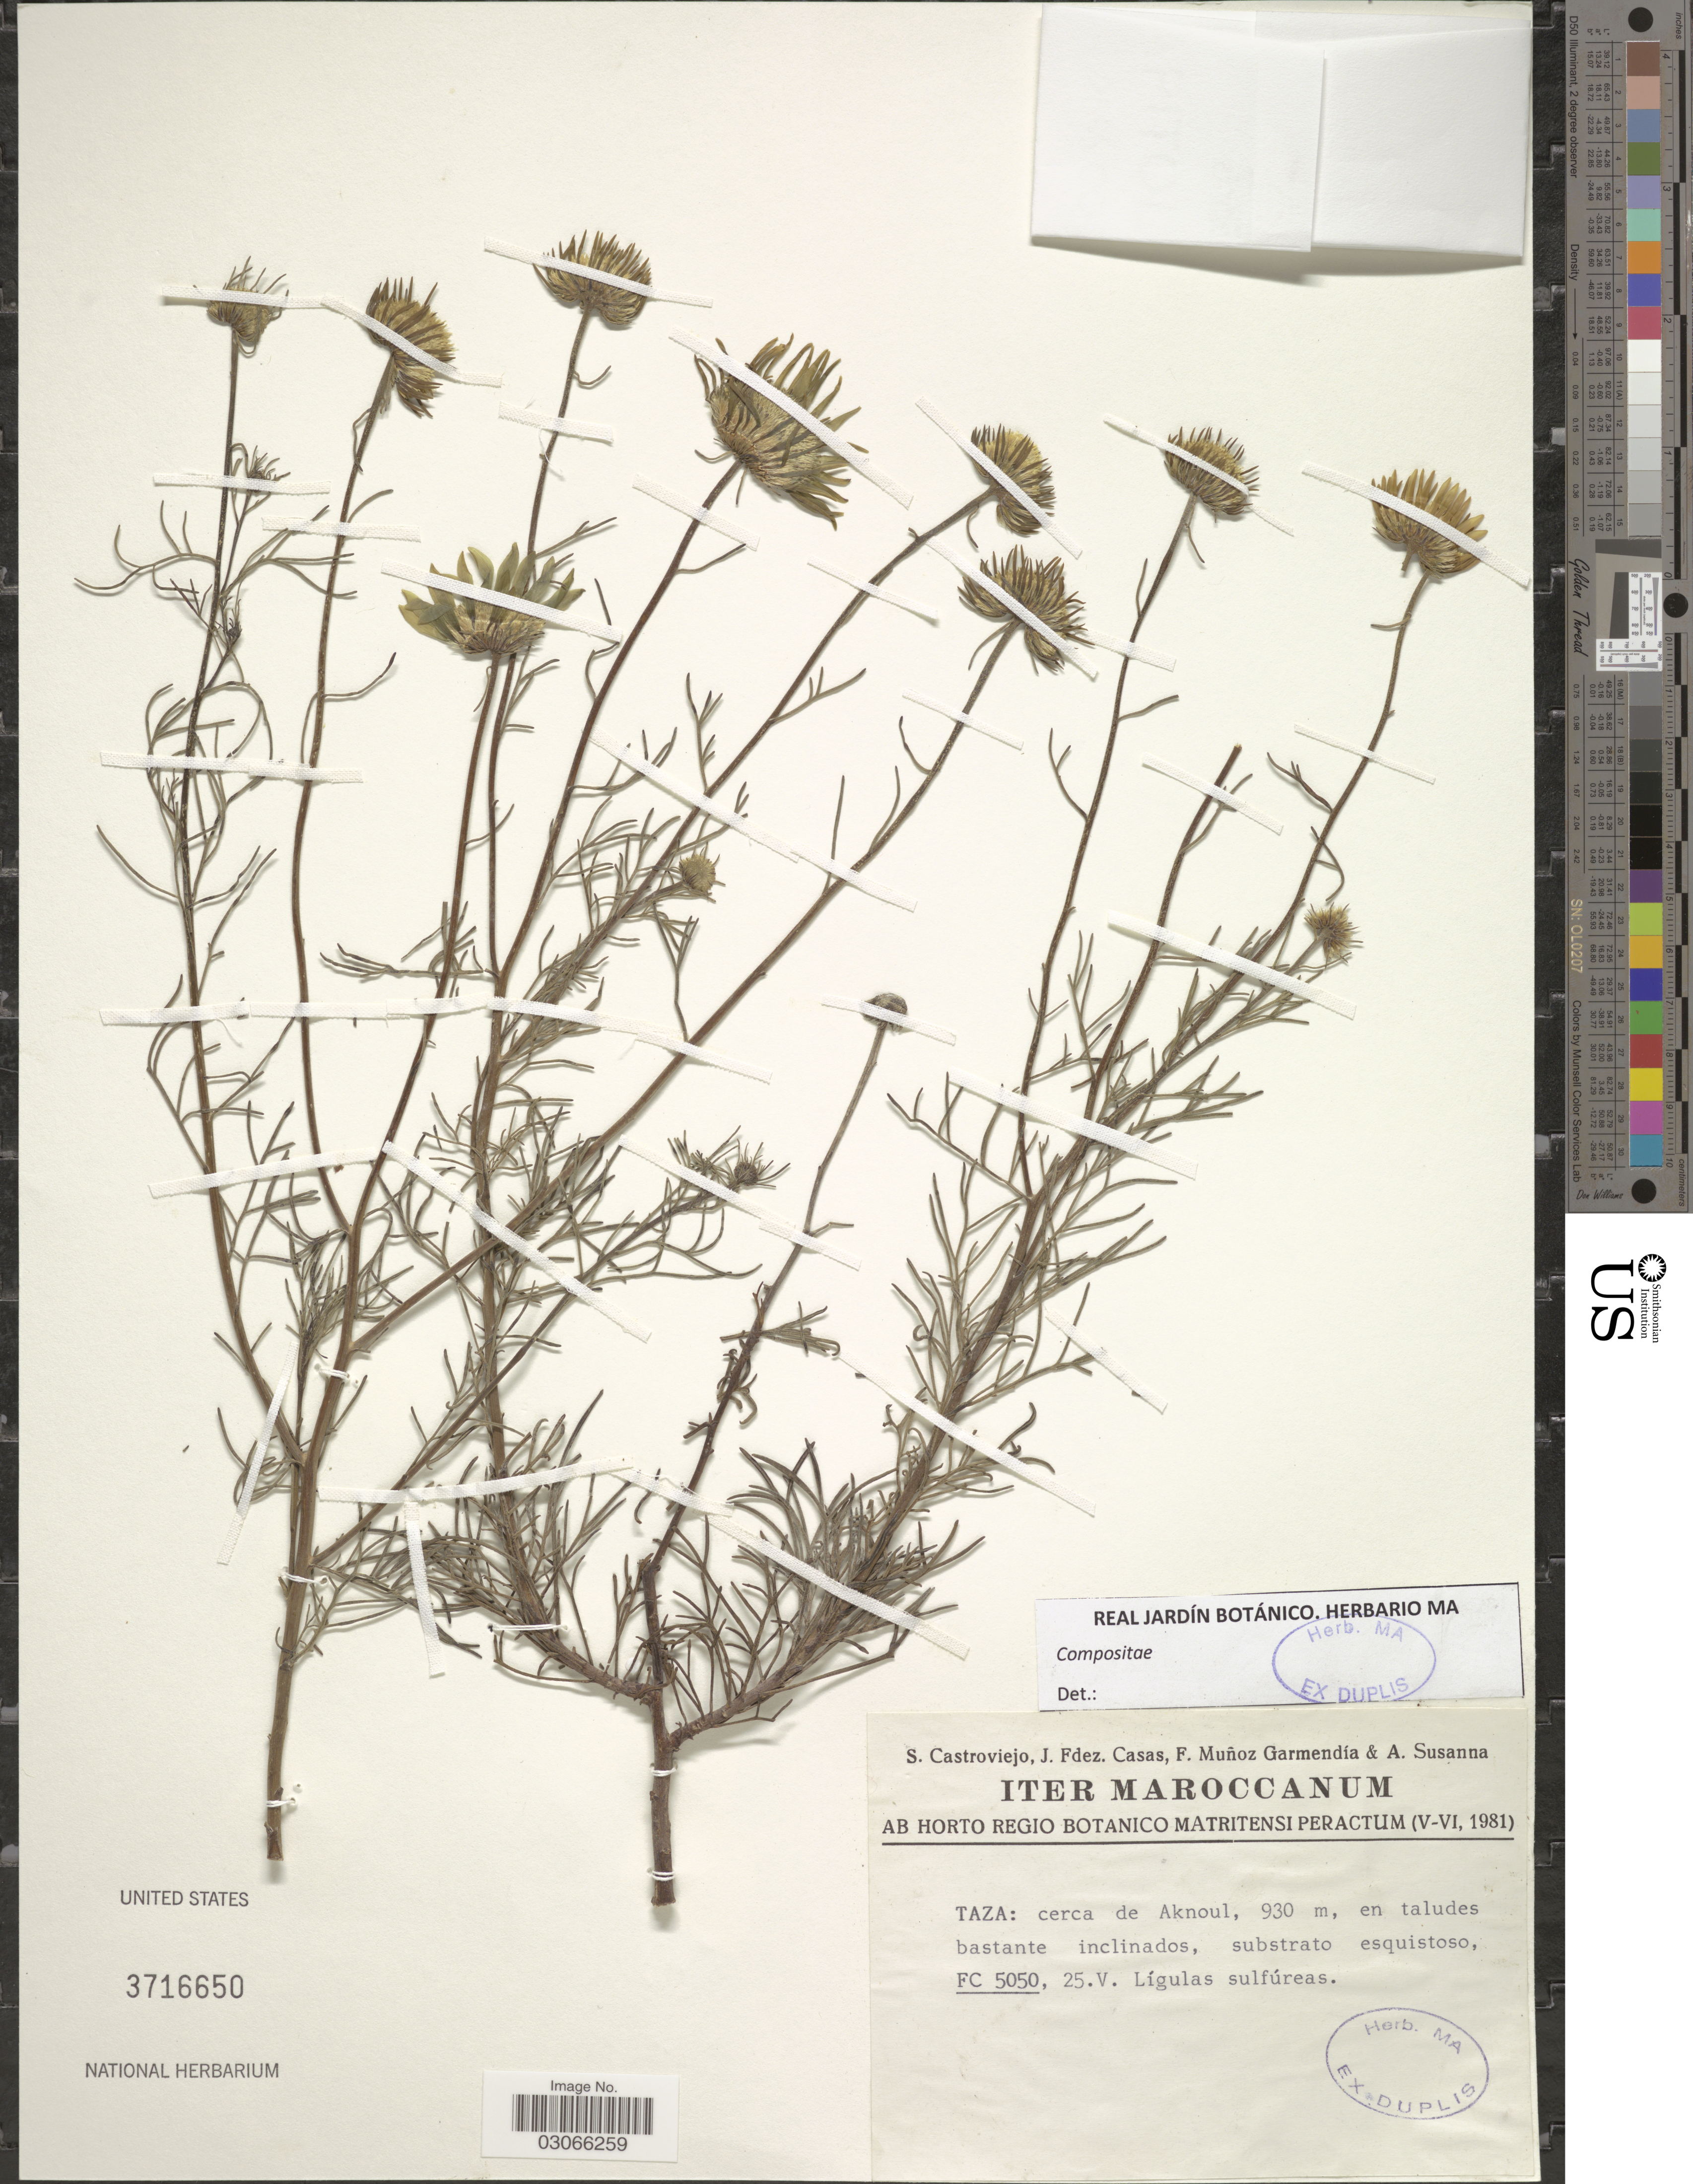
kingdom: Plantae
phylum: Tracheophyta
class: Magnoliopsida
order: Asterales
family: Asteraceae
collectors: S. Castroviejo, J. Casas, F. Muñoz Garmendia & A. Susanna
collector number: FC 5050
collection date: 1981-05-25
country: Morocco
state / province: Taza-Al Hoceima-Taounate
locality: Taza: cerca de Aknoul.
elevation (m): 930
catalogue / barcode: US 3716650